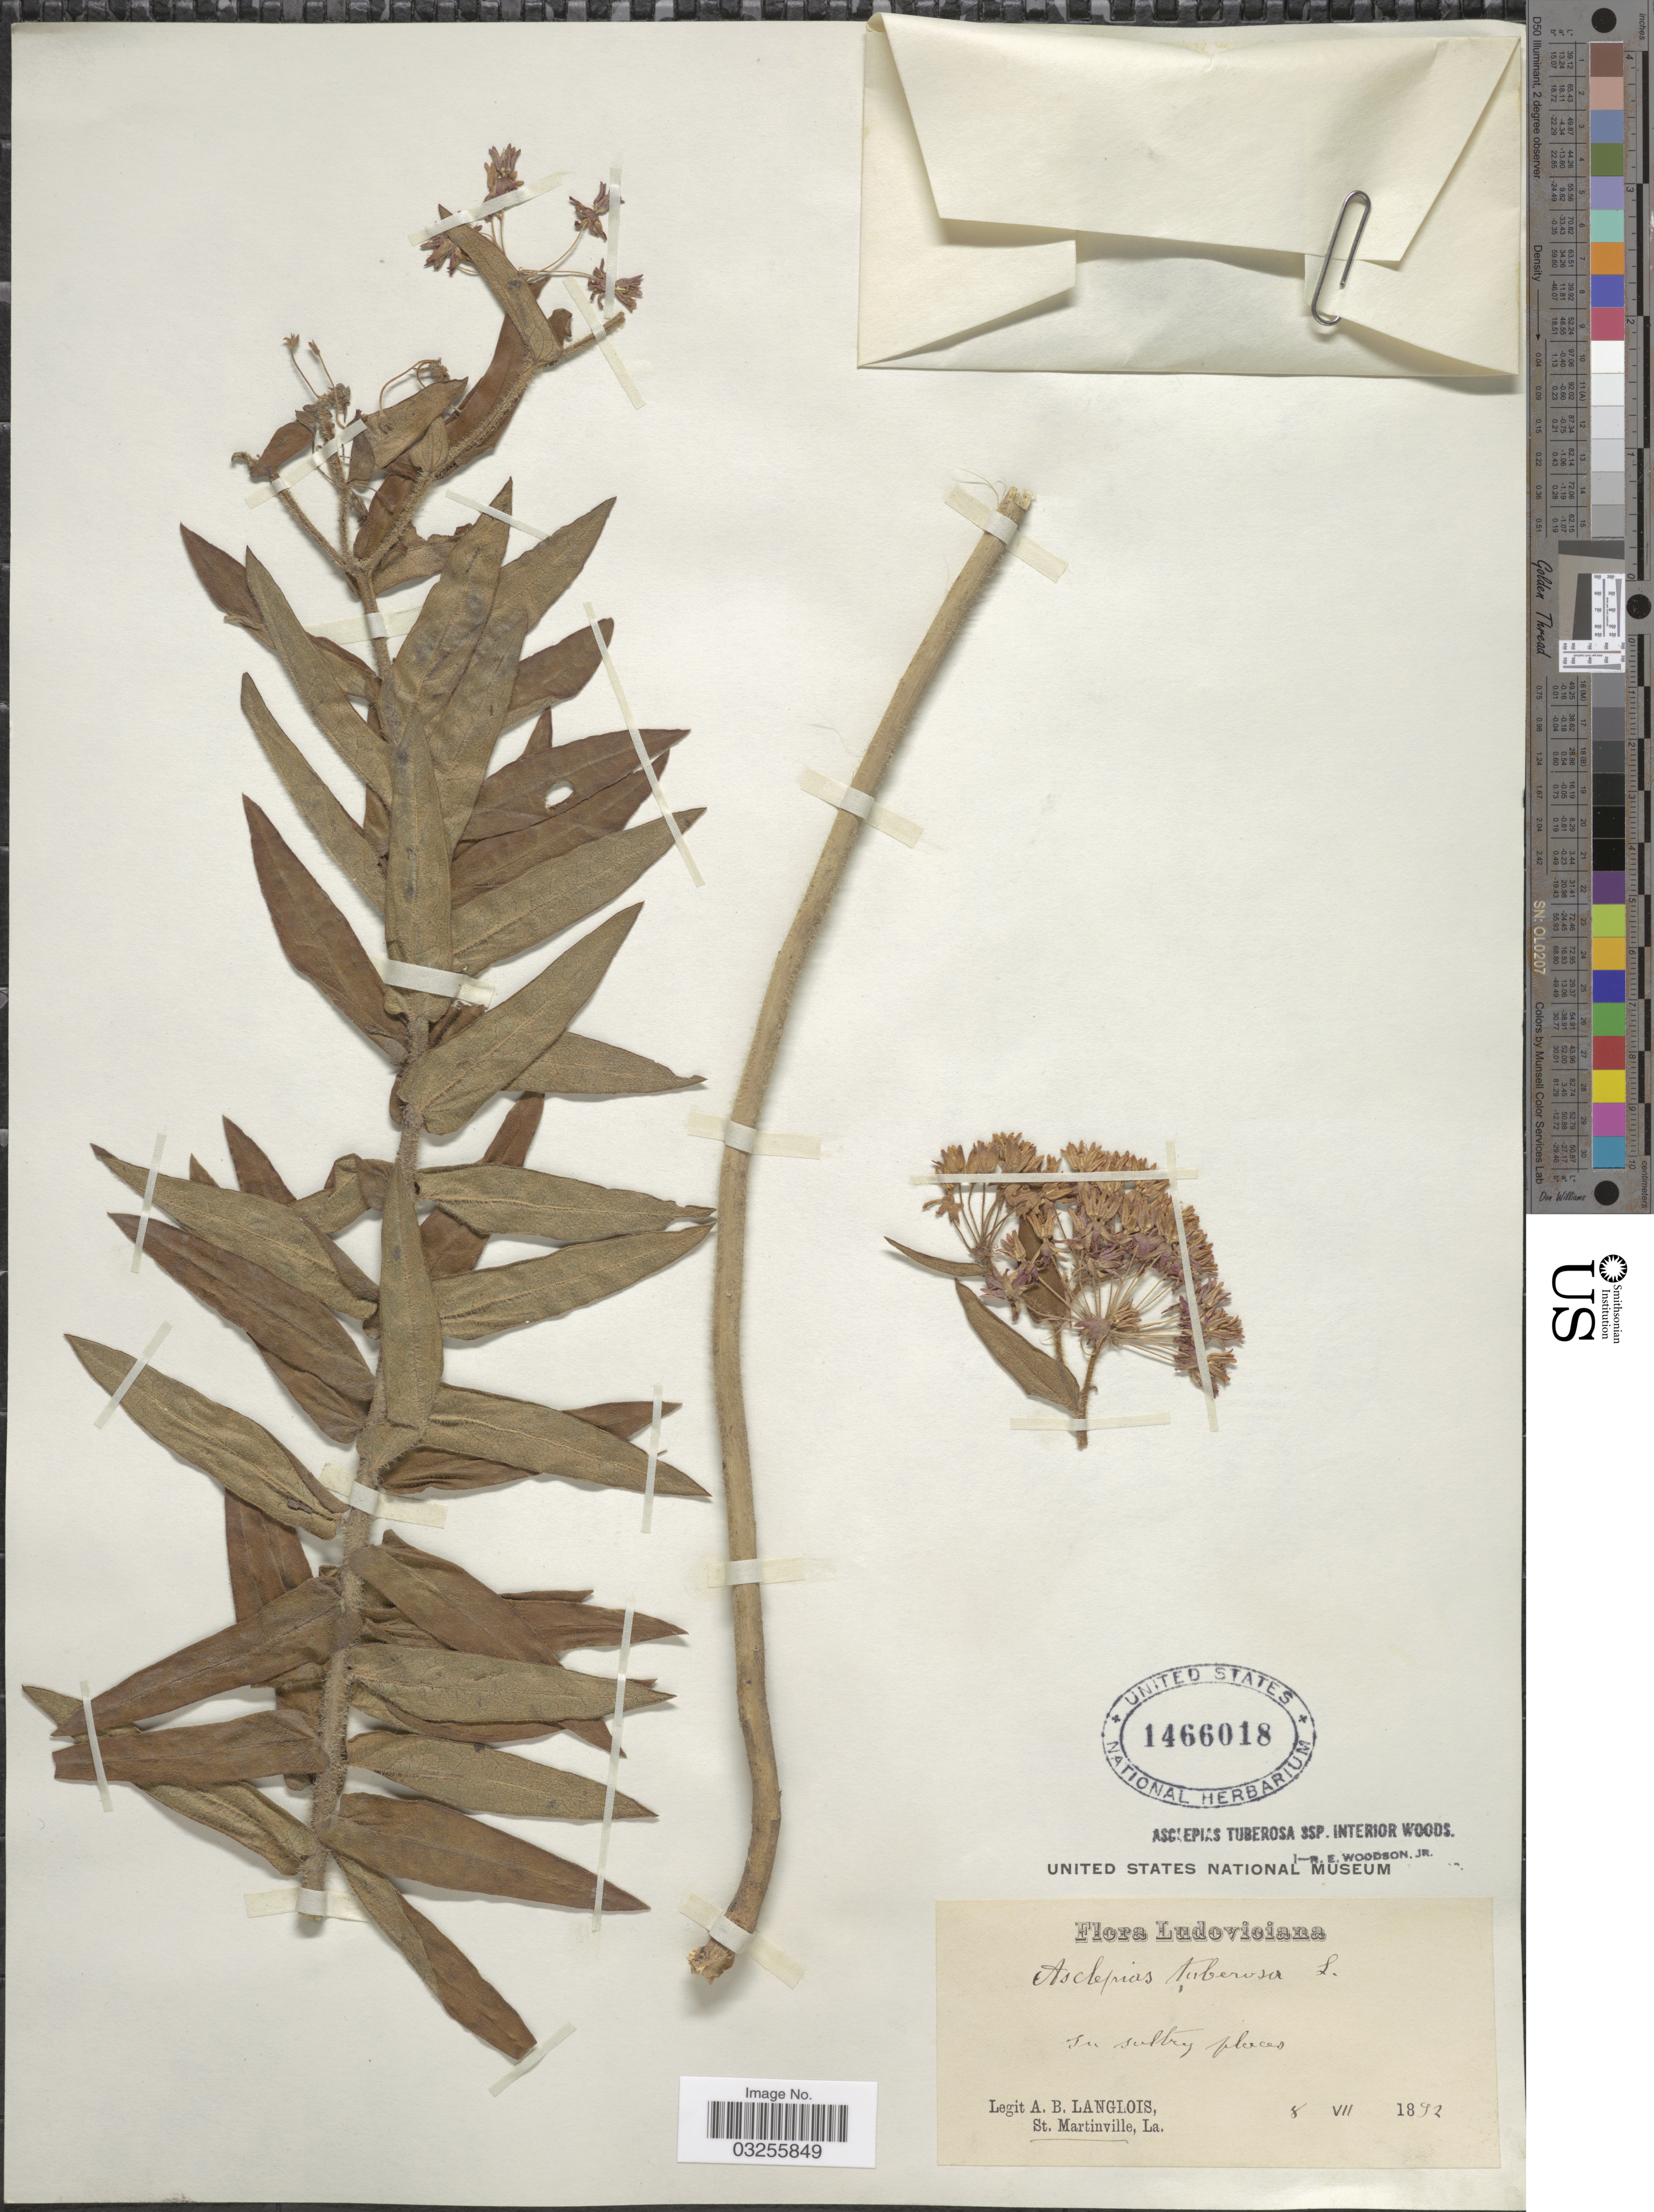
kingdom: Plantae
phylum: Tracheophyta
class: Magnoliopsida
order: Gentianales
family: Apocynaceae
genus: Asclepias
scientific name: Asclepias tuberosa subsp. interior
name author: Woodson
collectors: A. Langlois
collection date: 1892-07-08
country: United States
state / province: Louisiana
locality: St. Martinville.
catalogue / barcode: US 1466018